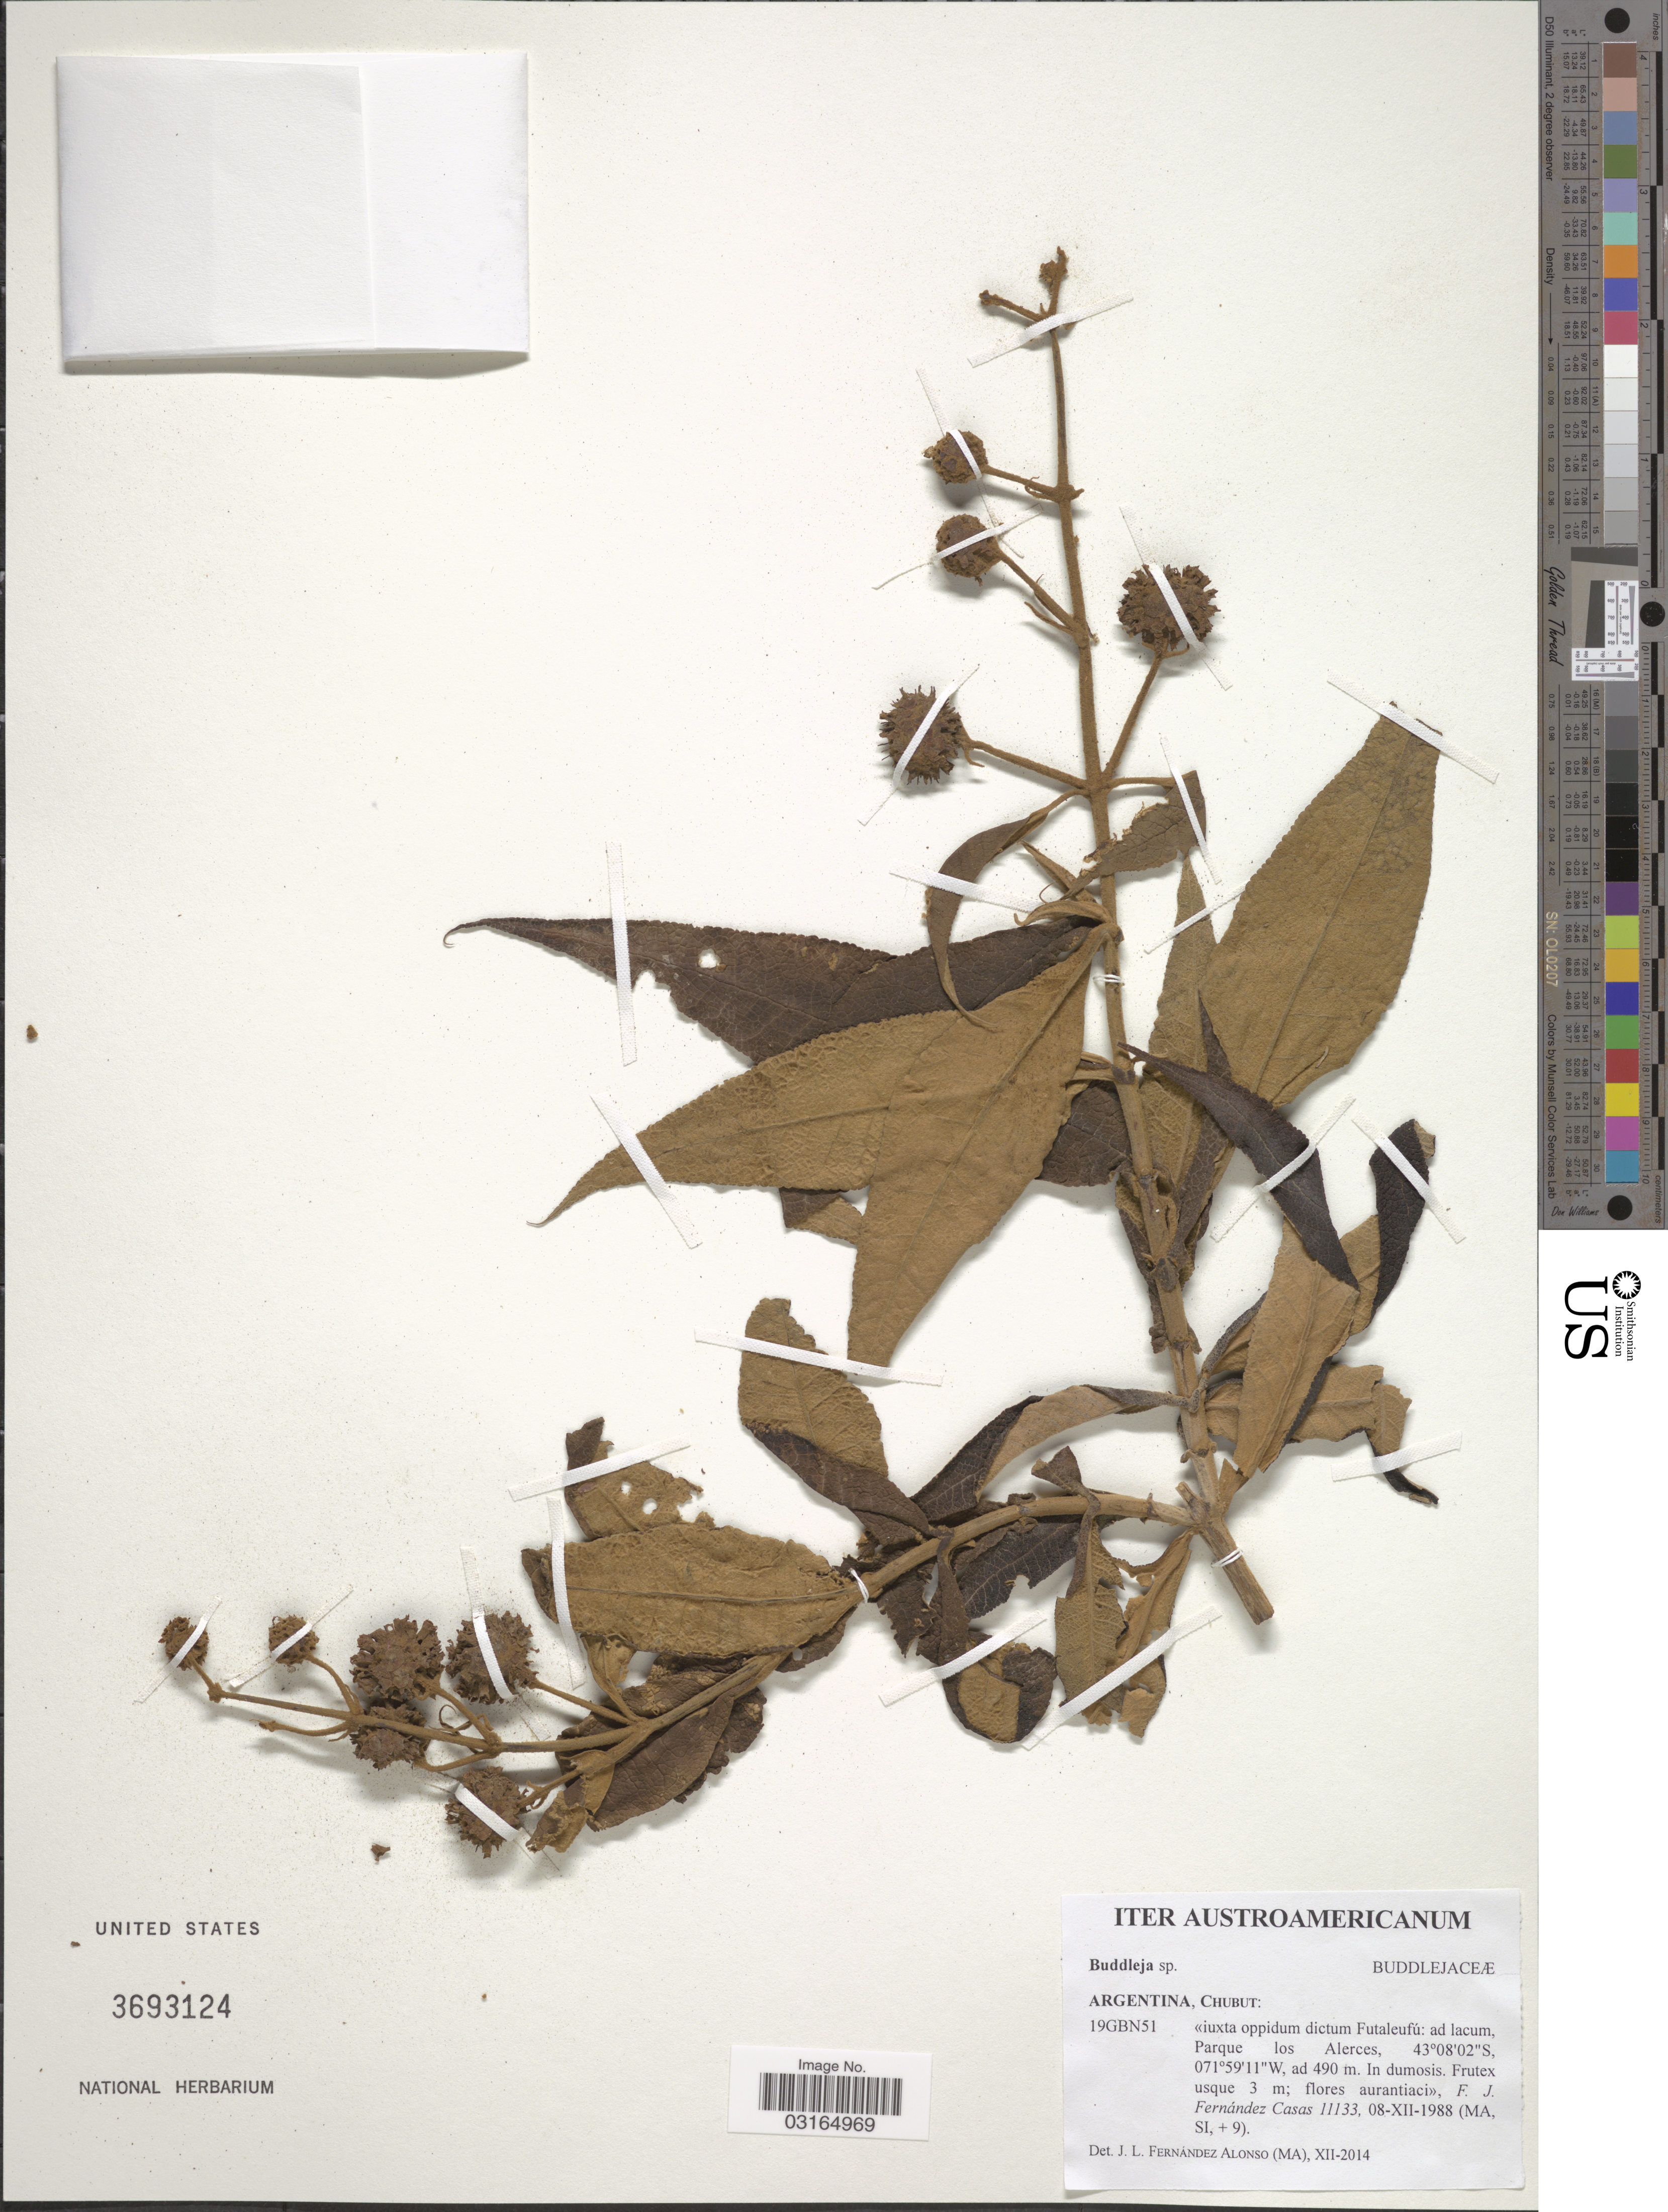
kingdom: Plantae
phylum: Tracheophyta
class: Magnoliopsida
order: Lamiales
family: Scrophulariaceae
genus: Buddleja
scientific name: Buddleja sp.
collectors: F. Fernández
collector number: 19GBN51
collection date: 1988-12-08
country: Argentina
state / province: Chubut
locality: Iuxta oppidum dictum Futaleufú: ad lacum, Parque los Alerces.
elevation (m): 490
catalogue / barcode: US 3693124